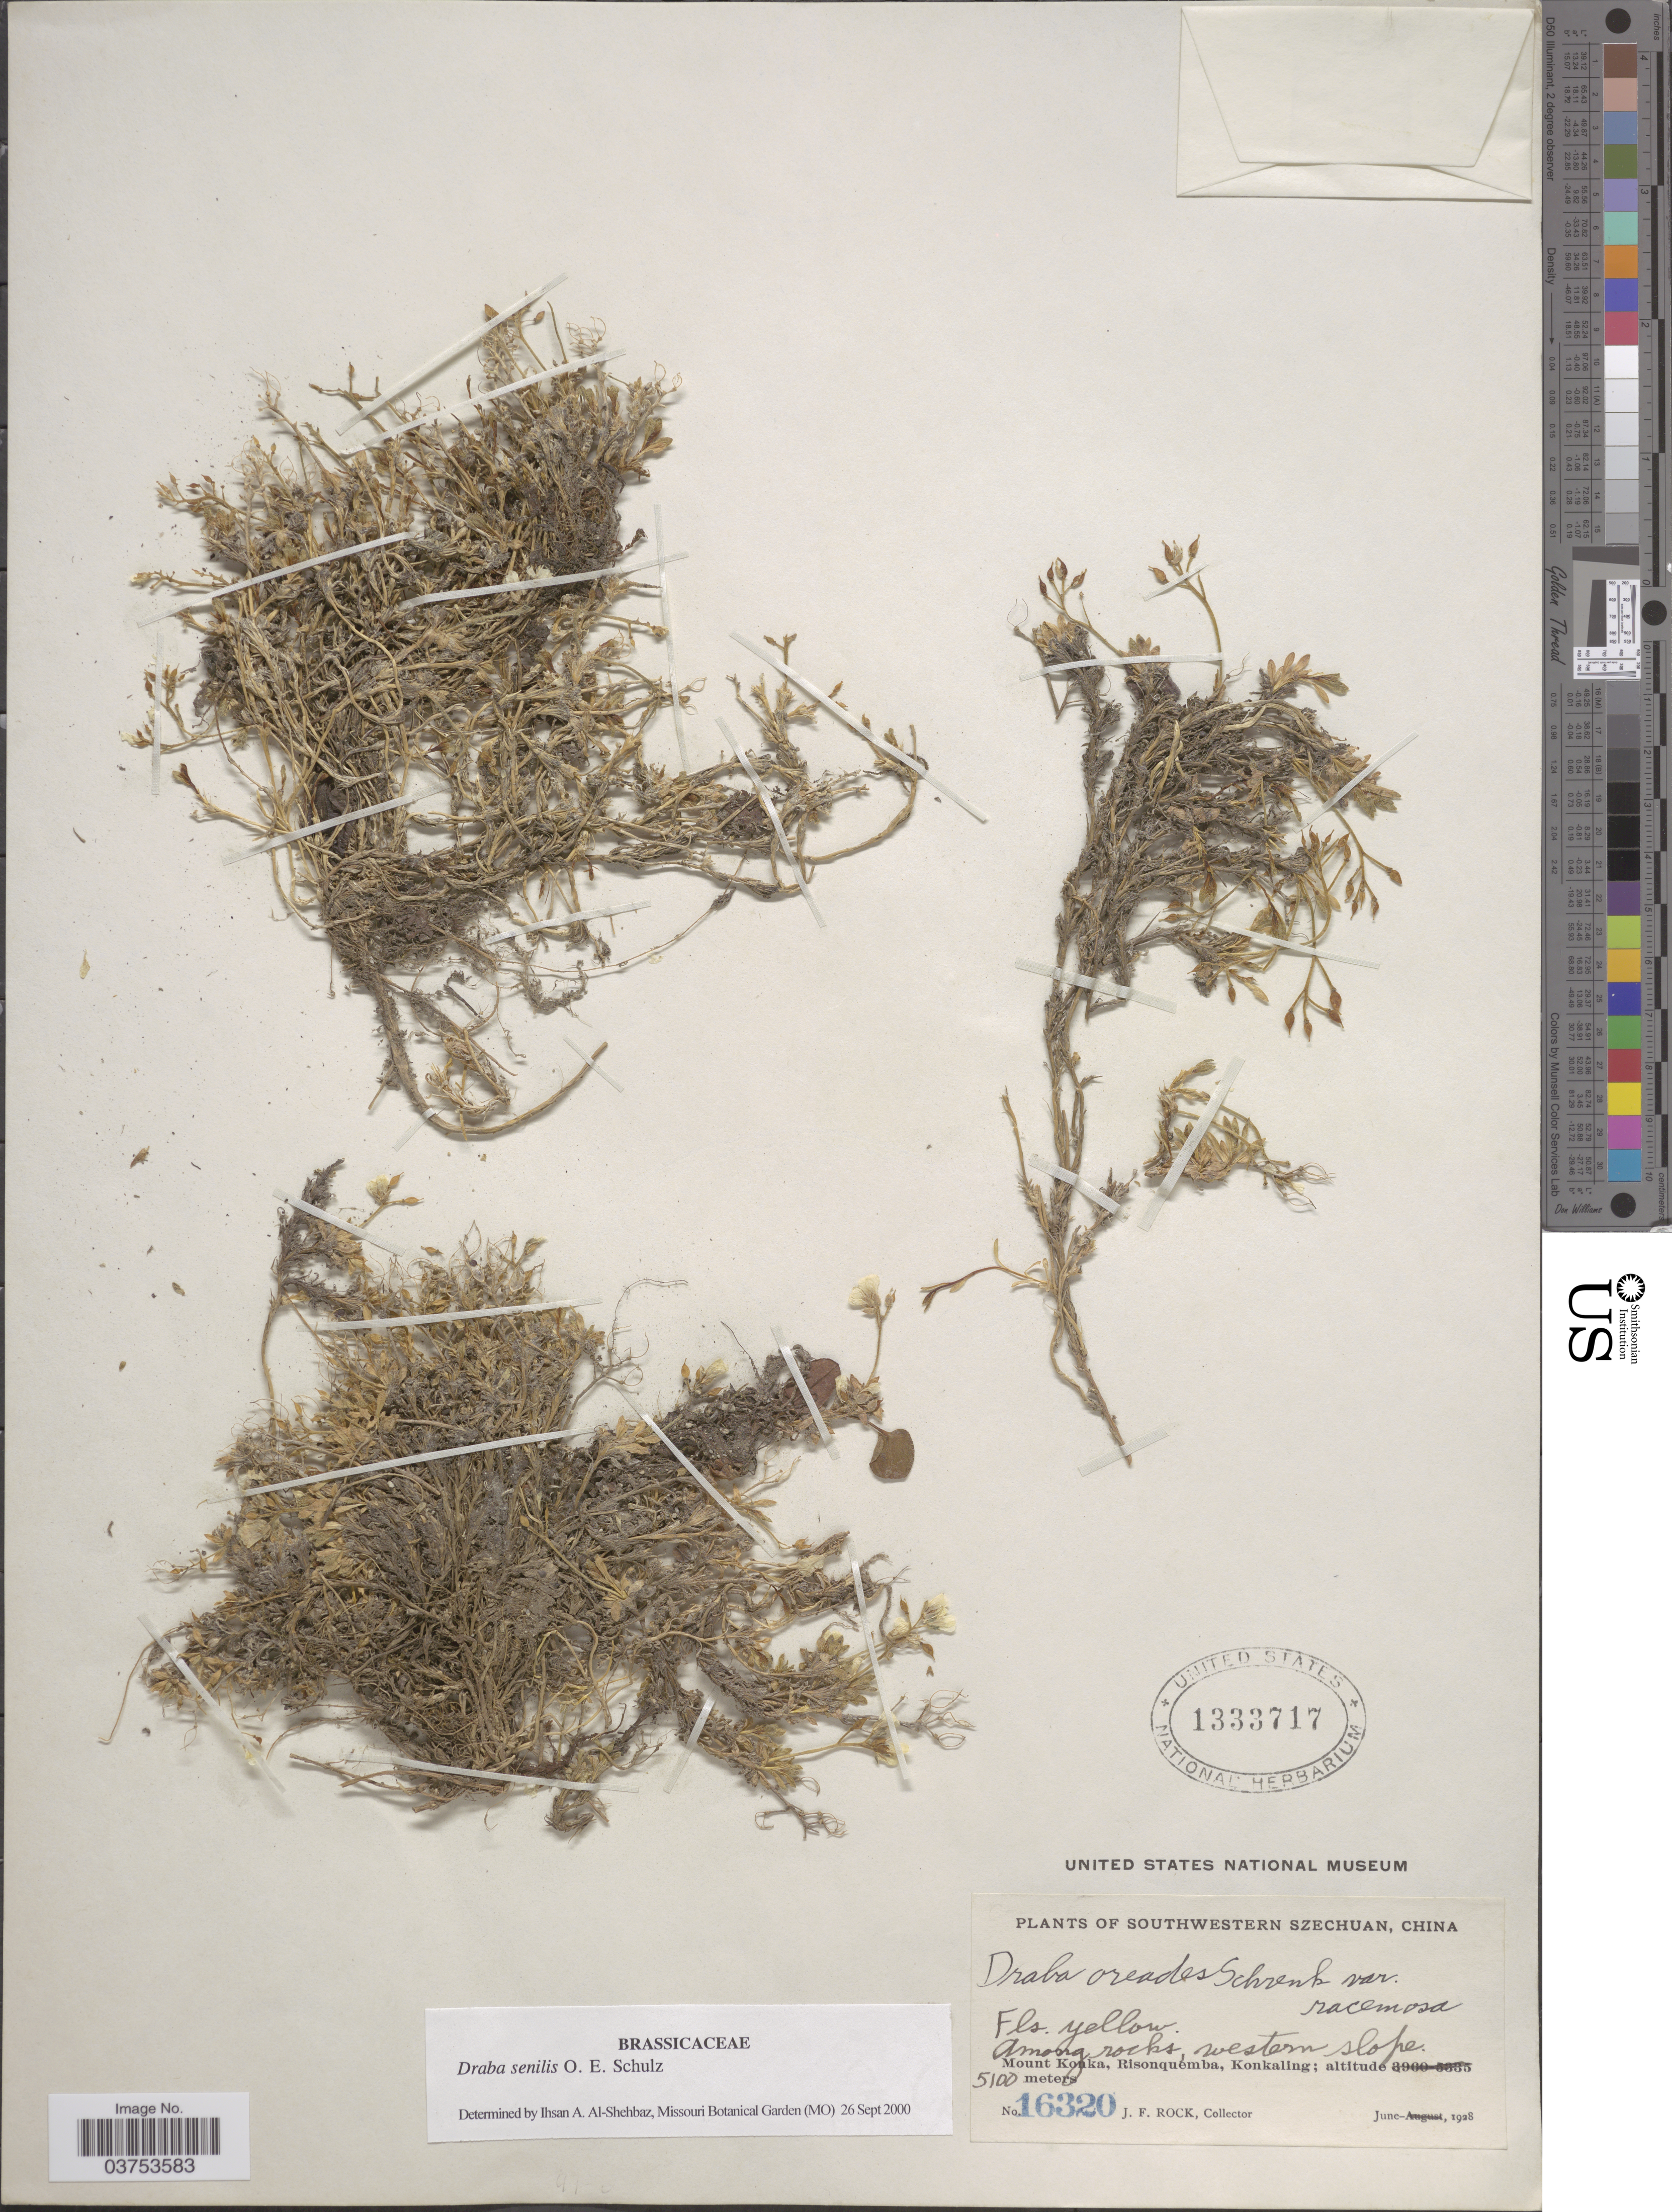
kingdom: Plantae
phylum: Tracheophyta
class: Magnoliopsida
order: Brassicales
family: Brassicaceae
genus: Draba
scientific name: Draba senilis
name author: O.E. Schulz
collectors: J. Rock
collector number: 16320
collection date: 1928-06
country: China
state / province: Sichuan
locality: Southwestern Szechuan. Among rocks, western slope. Mount Konka, Risonquemba, Konkaling.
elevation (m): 5100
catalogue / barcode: US 1333717